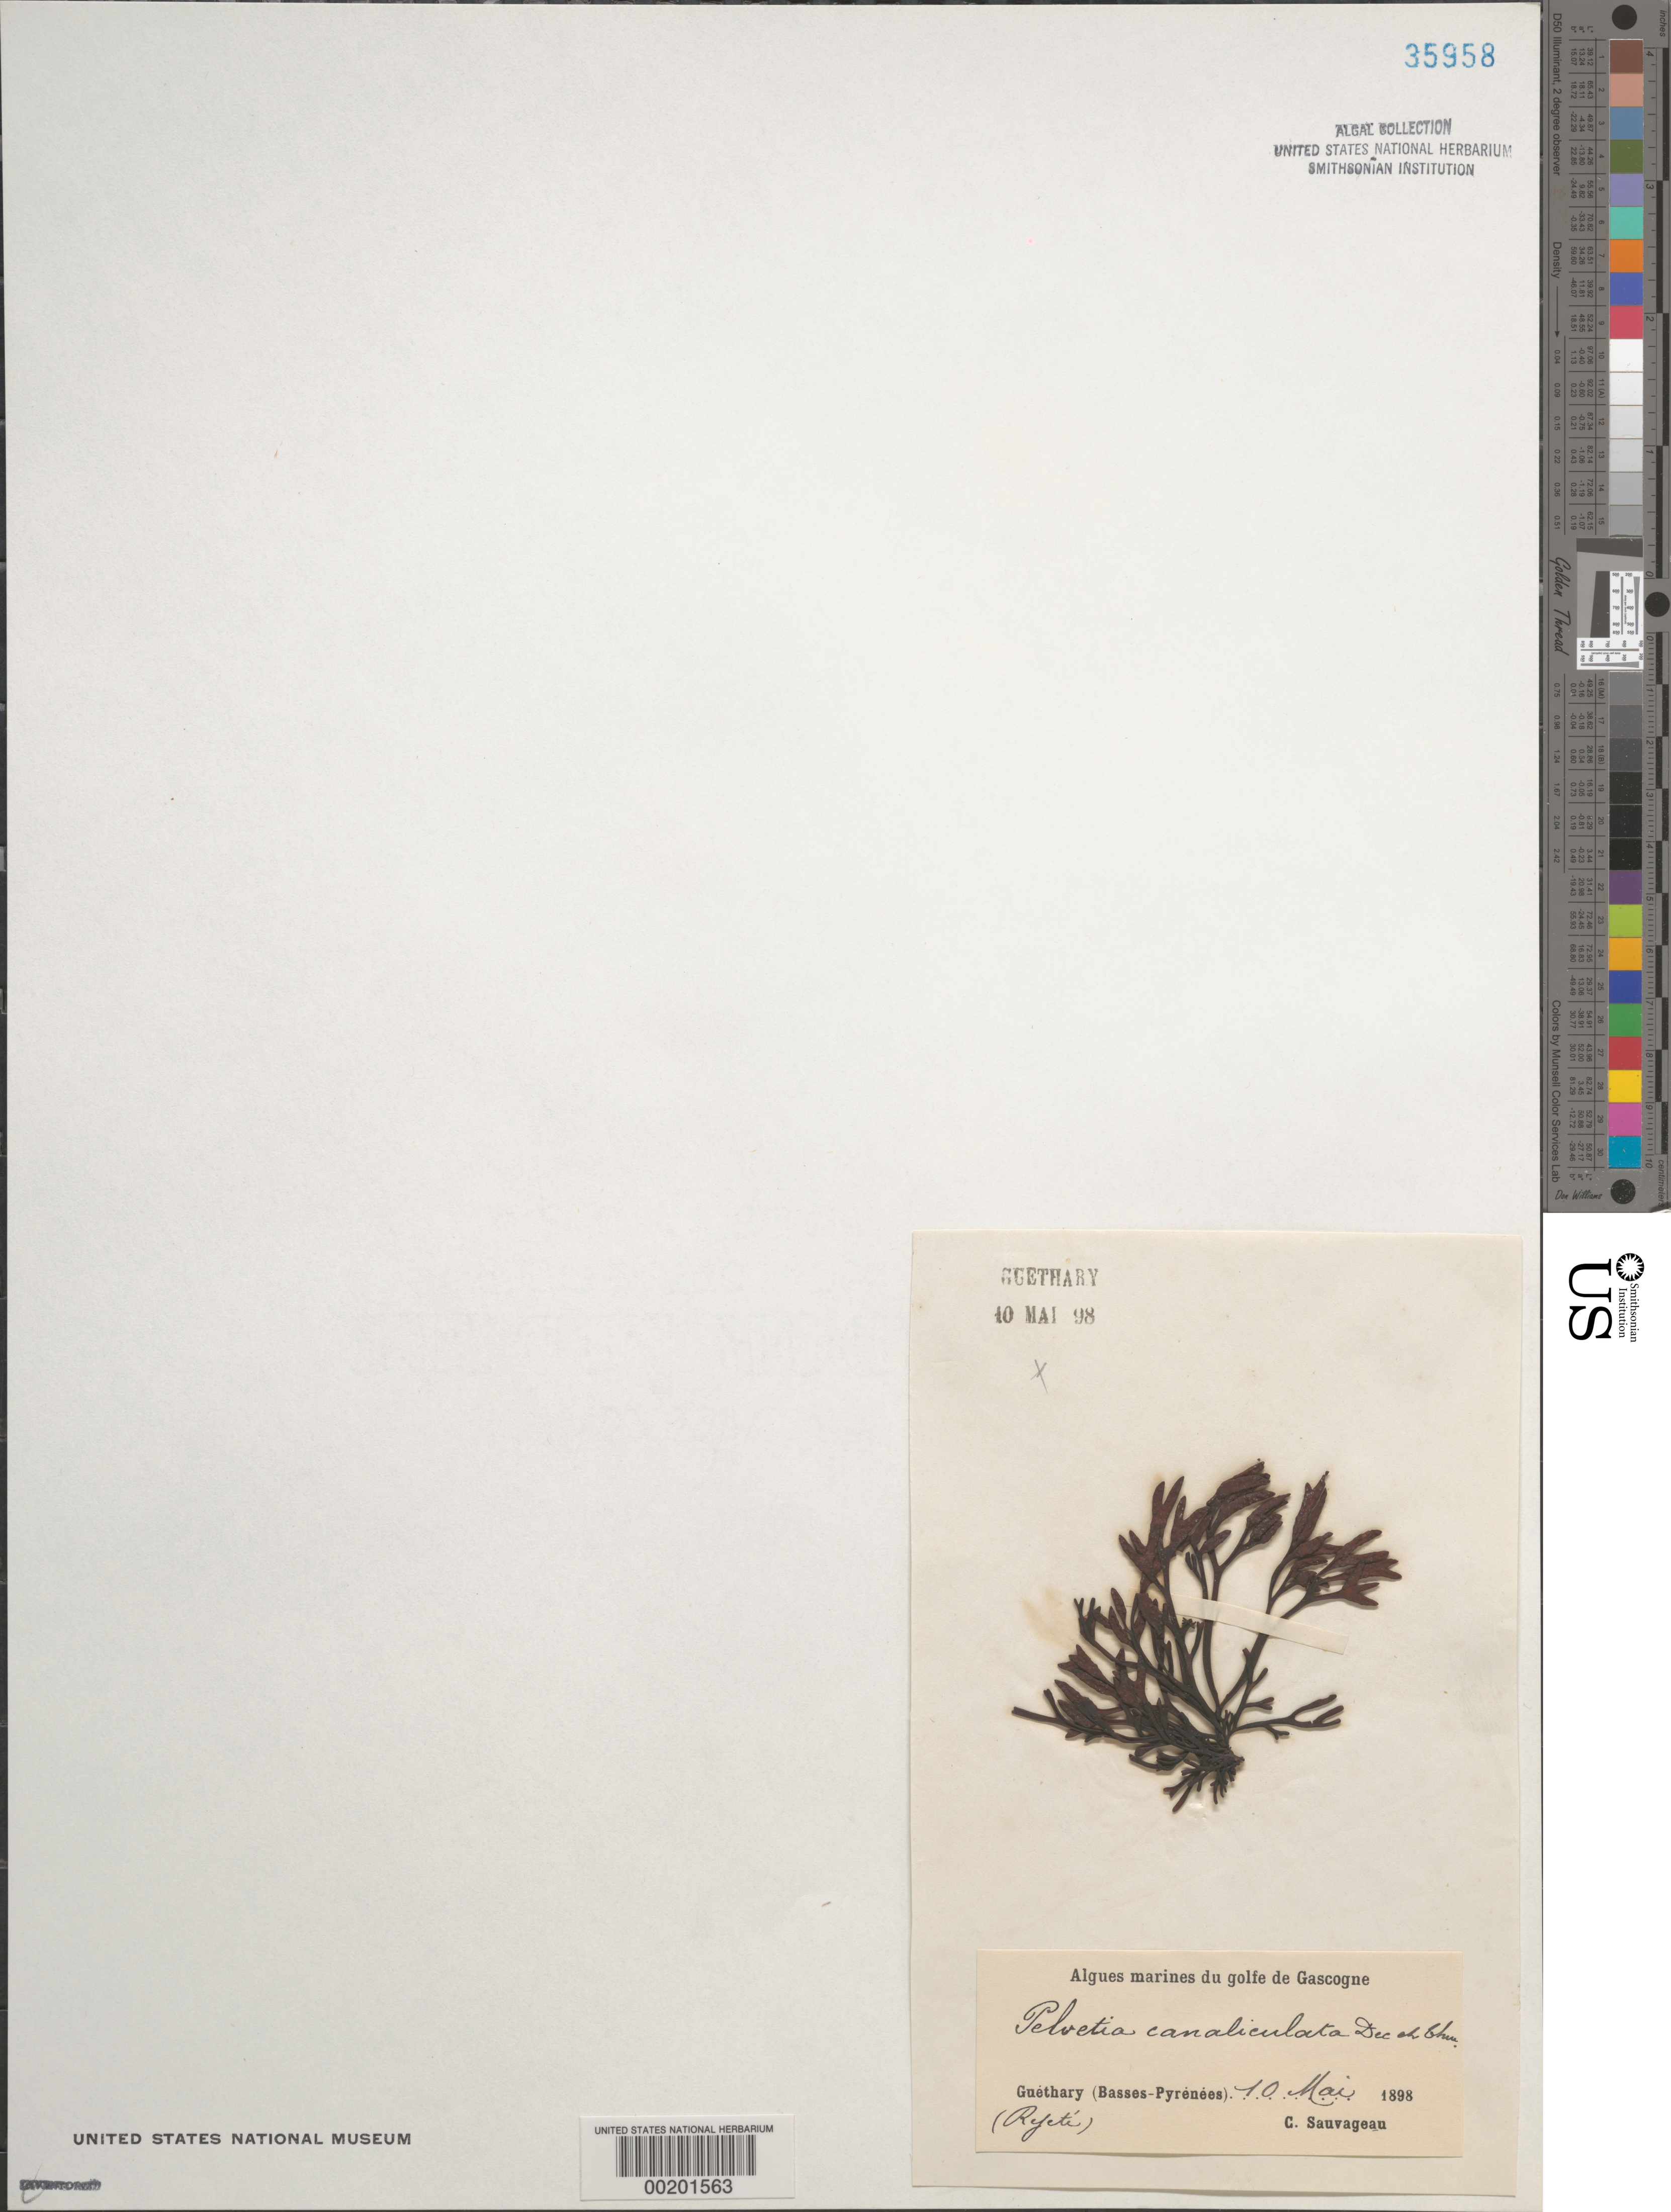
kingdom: Chromista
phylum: Ochrophyta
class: Phaeophyceae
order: Fucales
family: Fucaceae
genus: Pelvetia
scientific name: Pelvetia canaliculata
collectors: C. F. Sauvageau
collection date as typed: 10 May 1898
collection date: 1898-05-10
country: France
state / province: Nouvelle-Aquitaine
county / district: Pyrénées-Atlantiques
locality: Guethary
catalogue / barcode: US 35958